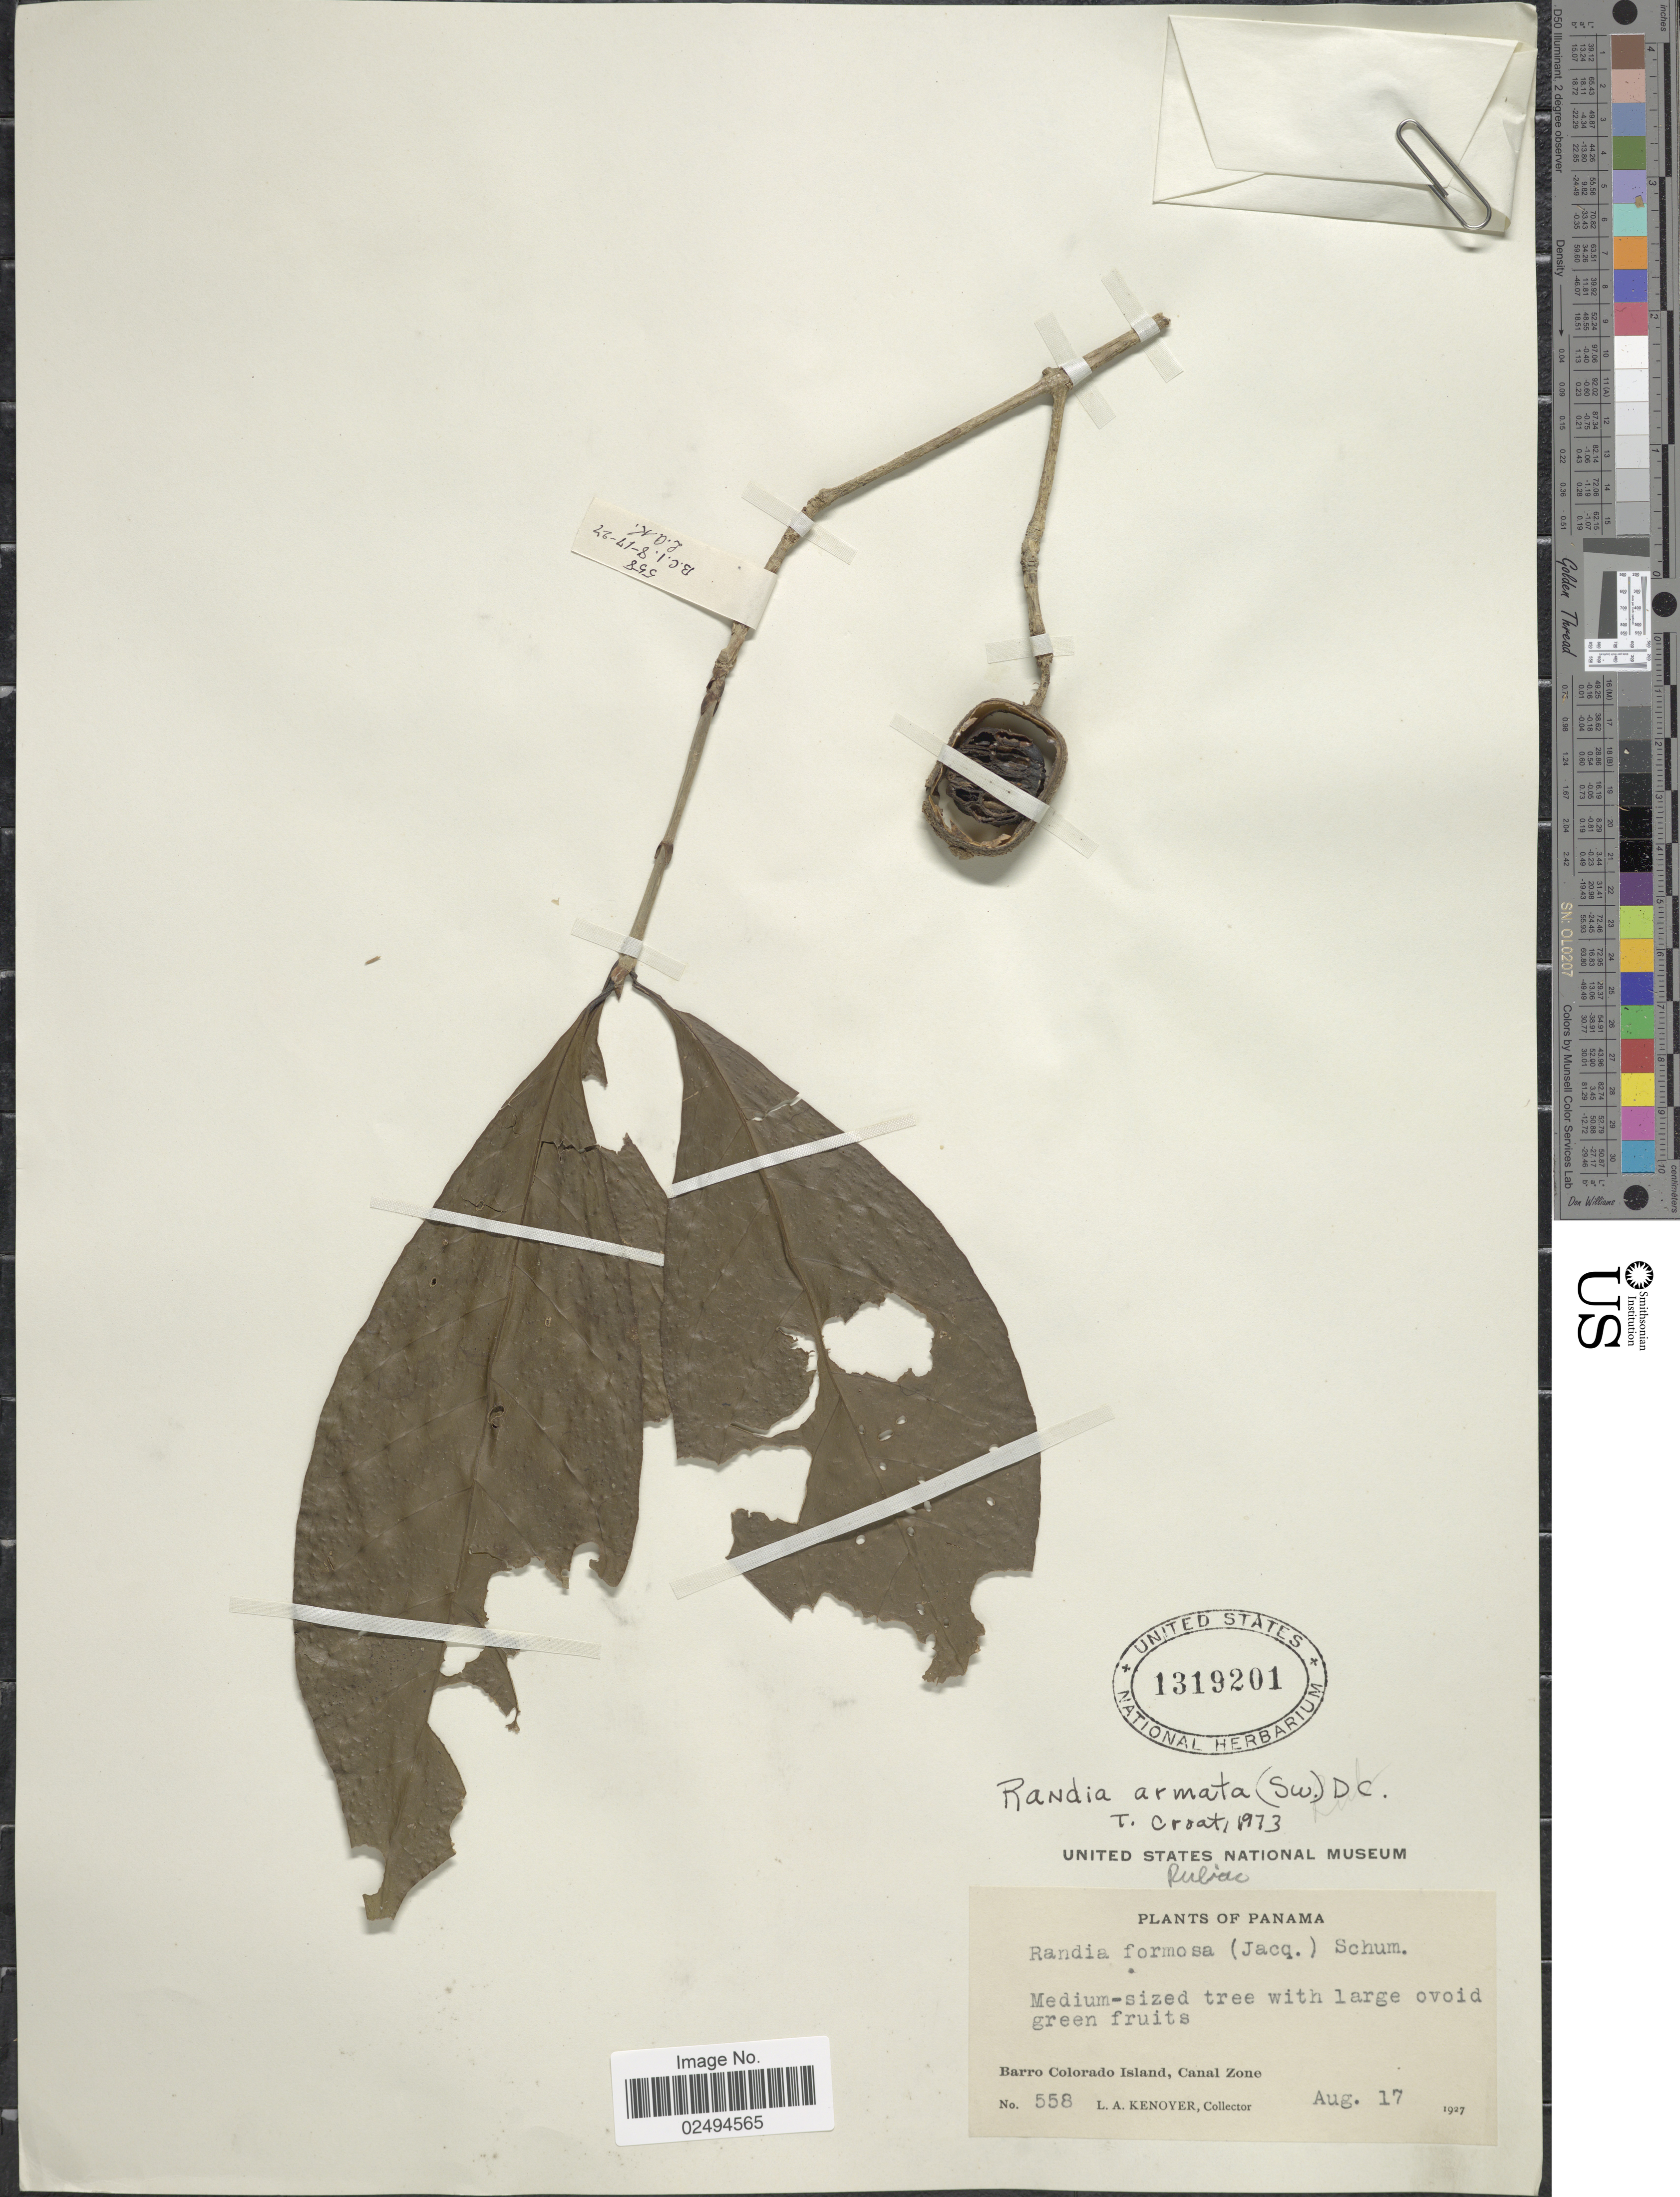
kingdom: Plantae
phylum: Tracheophyta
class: Magnoliopsida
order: Gentianales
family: Rubiaceae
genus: Randia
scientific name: Randia armata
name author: (Sw.) DC.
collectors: L. A. Kenoyer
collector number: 558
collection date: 1927-08-17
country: Panama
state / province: Panamá Oeste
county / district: Canal Zone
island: Barro Colorado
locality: Barro Colorado Island, Canal Zone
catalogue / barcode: US 1319201